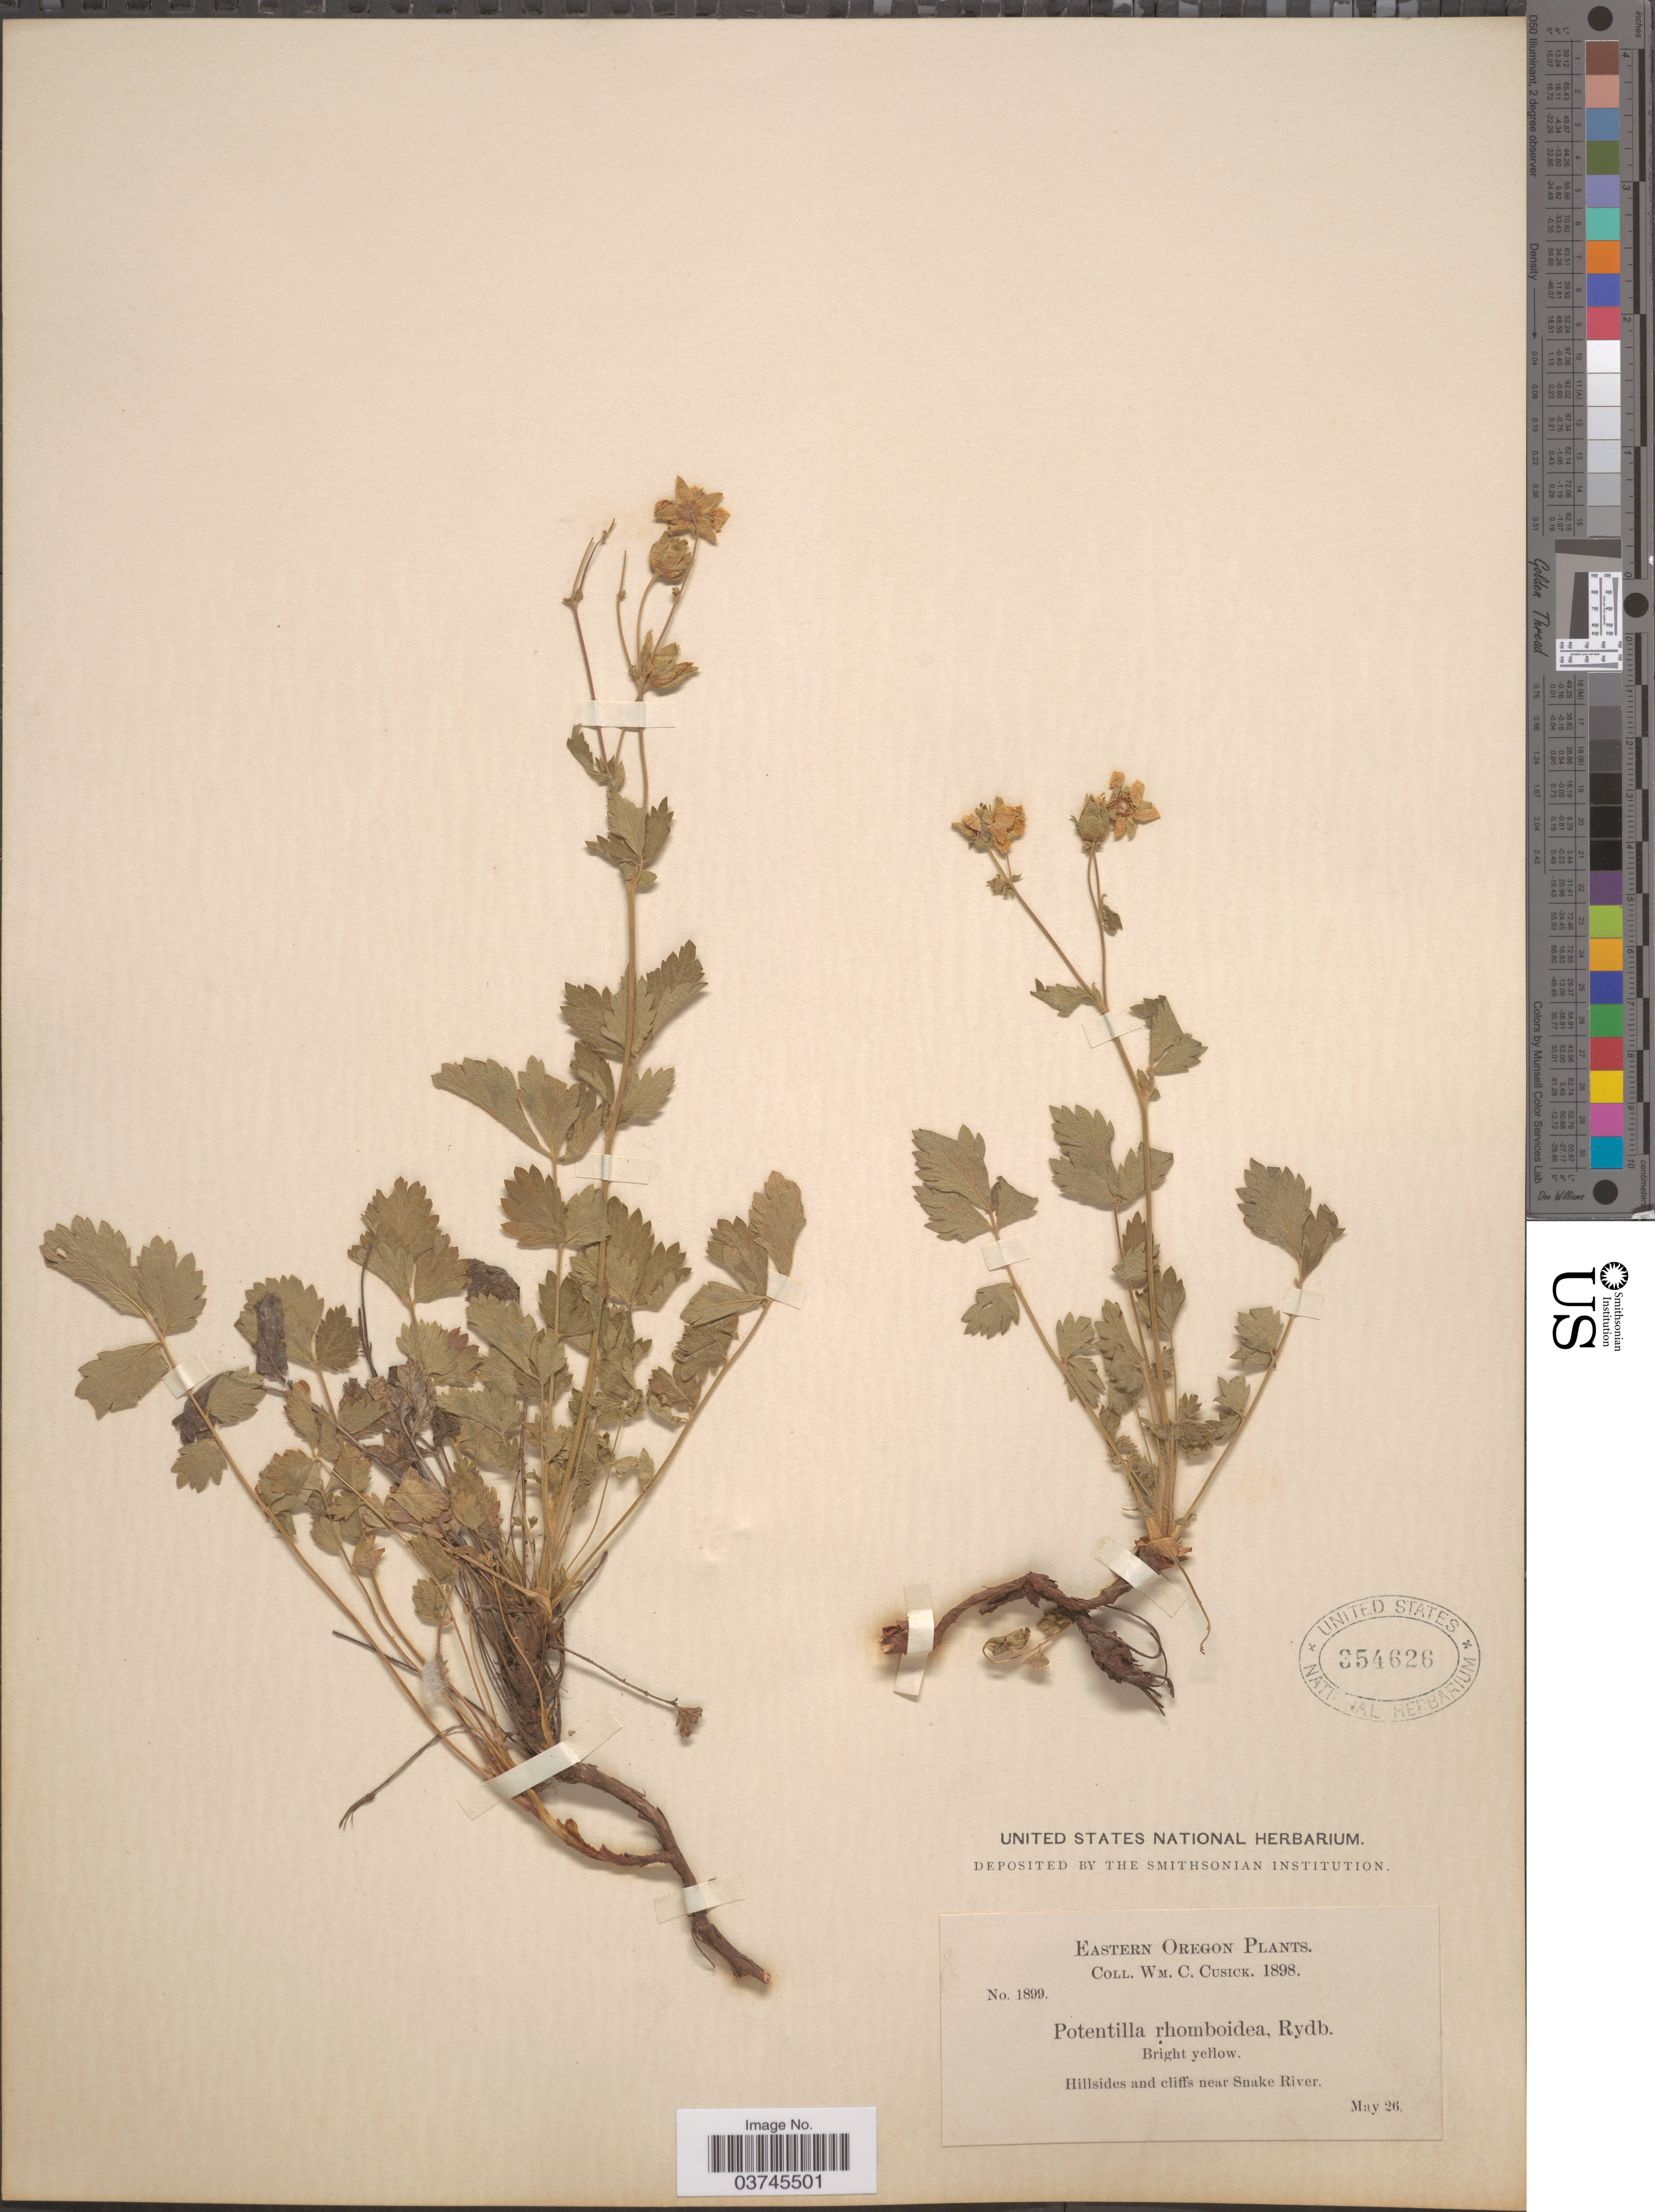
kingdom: Plantae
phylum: Tracheophyta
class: Magnoliopsida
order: Rosales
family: Rosaceae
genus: Drymocallis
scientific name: Drymocallis rhomboidea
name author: (Rydb.) Rydb.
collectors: W. C. Cusick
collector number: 1899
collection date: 1898-05-26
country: United States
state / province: Oregon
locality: Eastern Oregon. Hillsides and cliffs near Snake River.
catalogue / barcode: US 354626